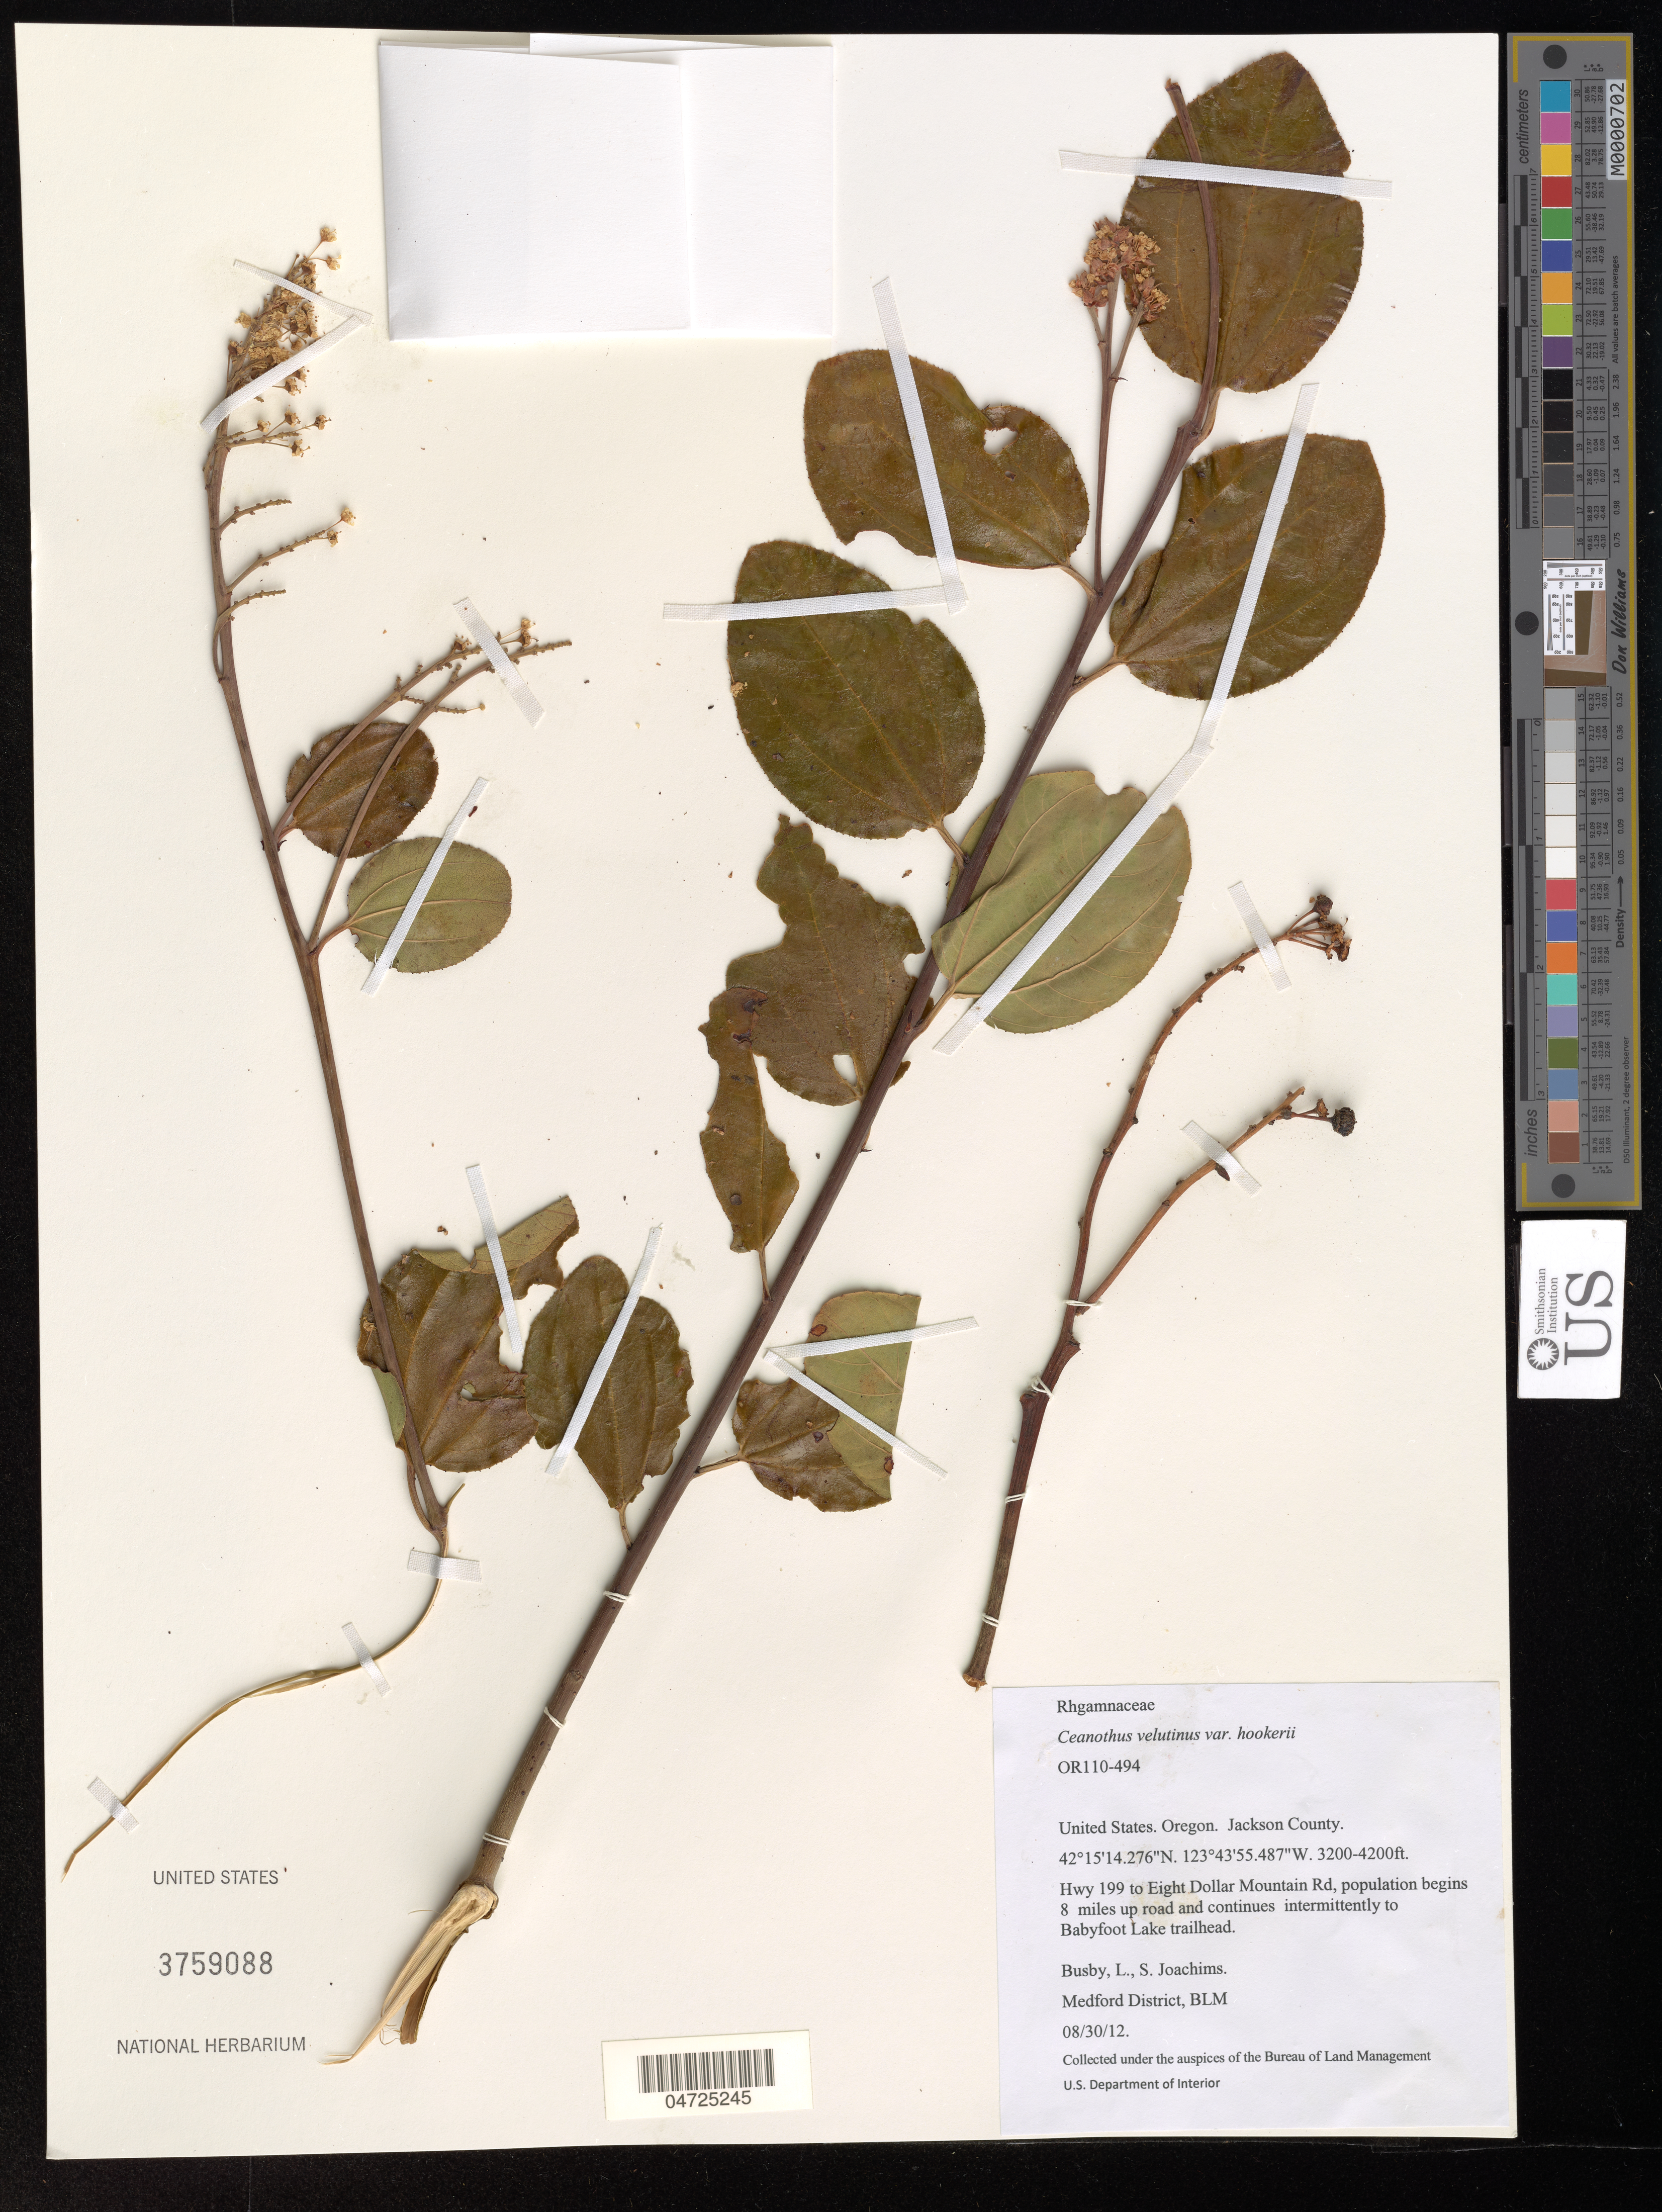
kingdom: Plantae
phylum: Tracheophyta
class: Magnoliopsida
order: Rosales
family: Rhamnaceae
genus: Ceanothus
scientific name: Ceanothus velutinus var. hookeri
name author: M.C. Johnst.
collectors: L. Busby & S. Joachims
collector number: OR110-494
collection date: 2012-08-30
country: United States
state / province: Oregon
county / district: Jackson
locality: Jackson County. Hwy 199 to Eight Dollar Mountain Rd, population begins 8 miles up road and continues intermittently to Babyfoot Lake trailhead.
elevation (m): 975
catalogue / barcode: US 3759088